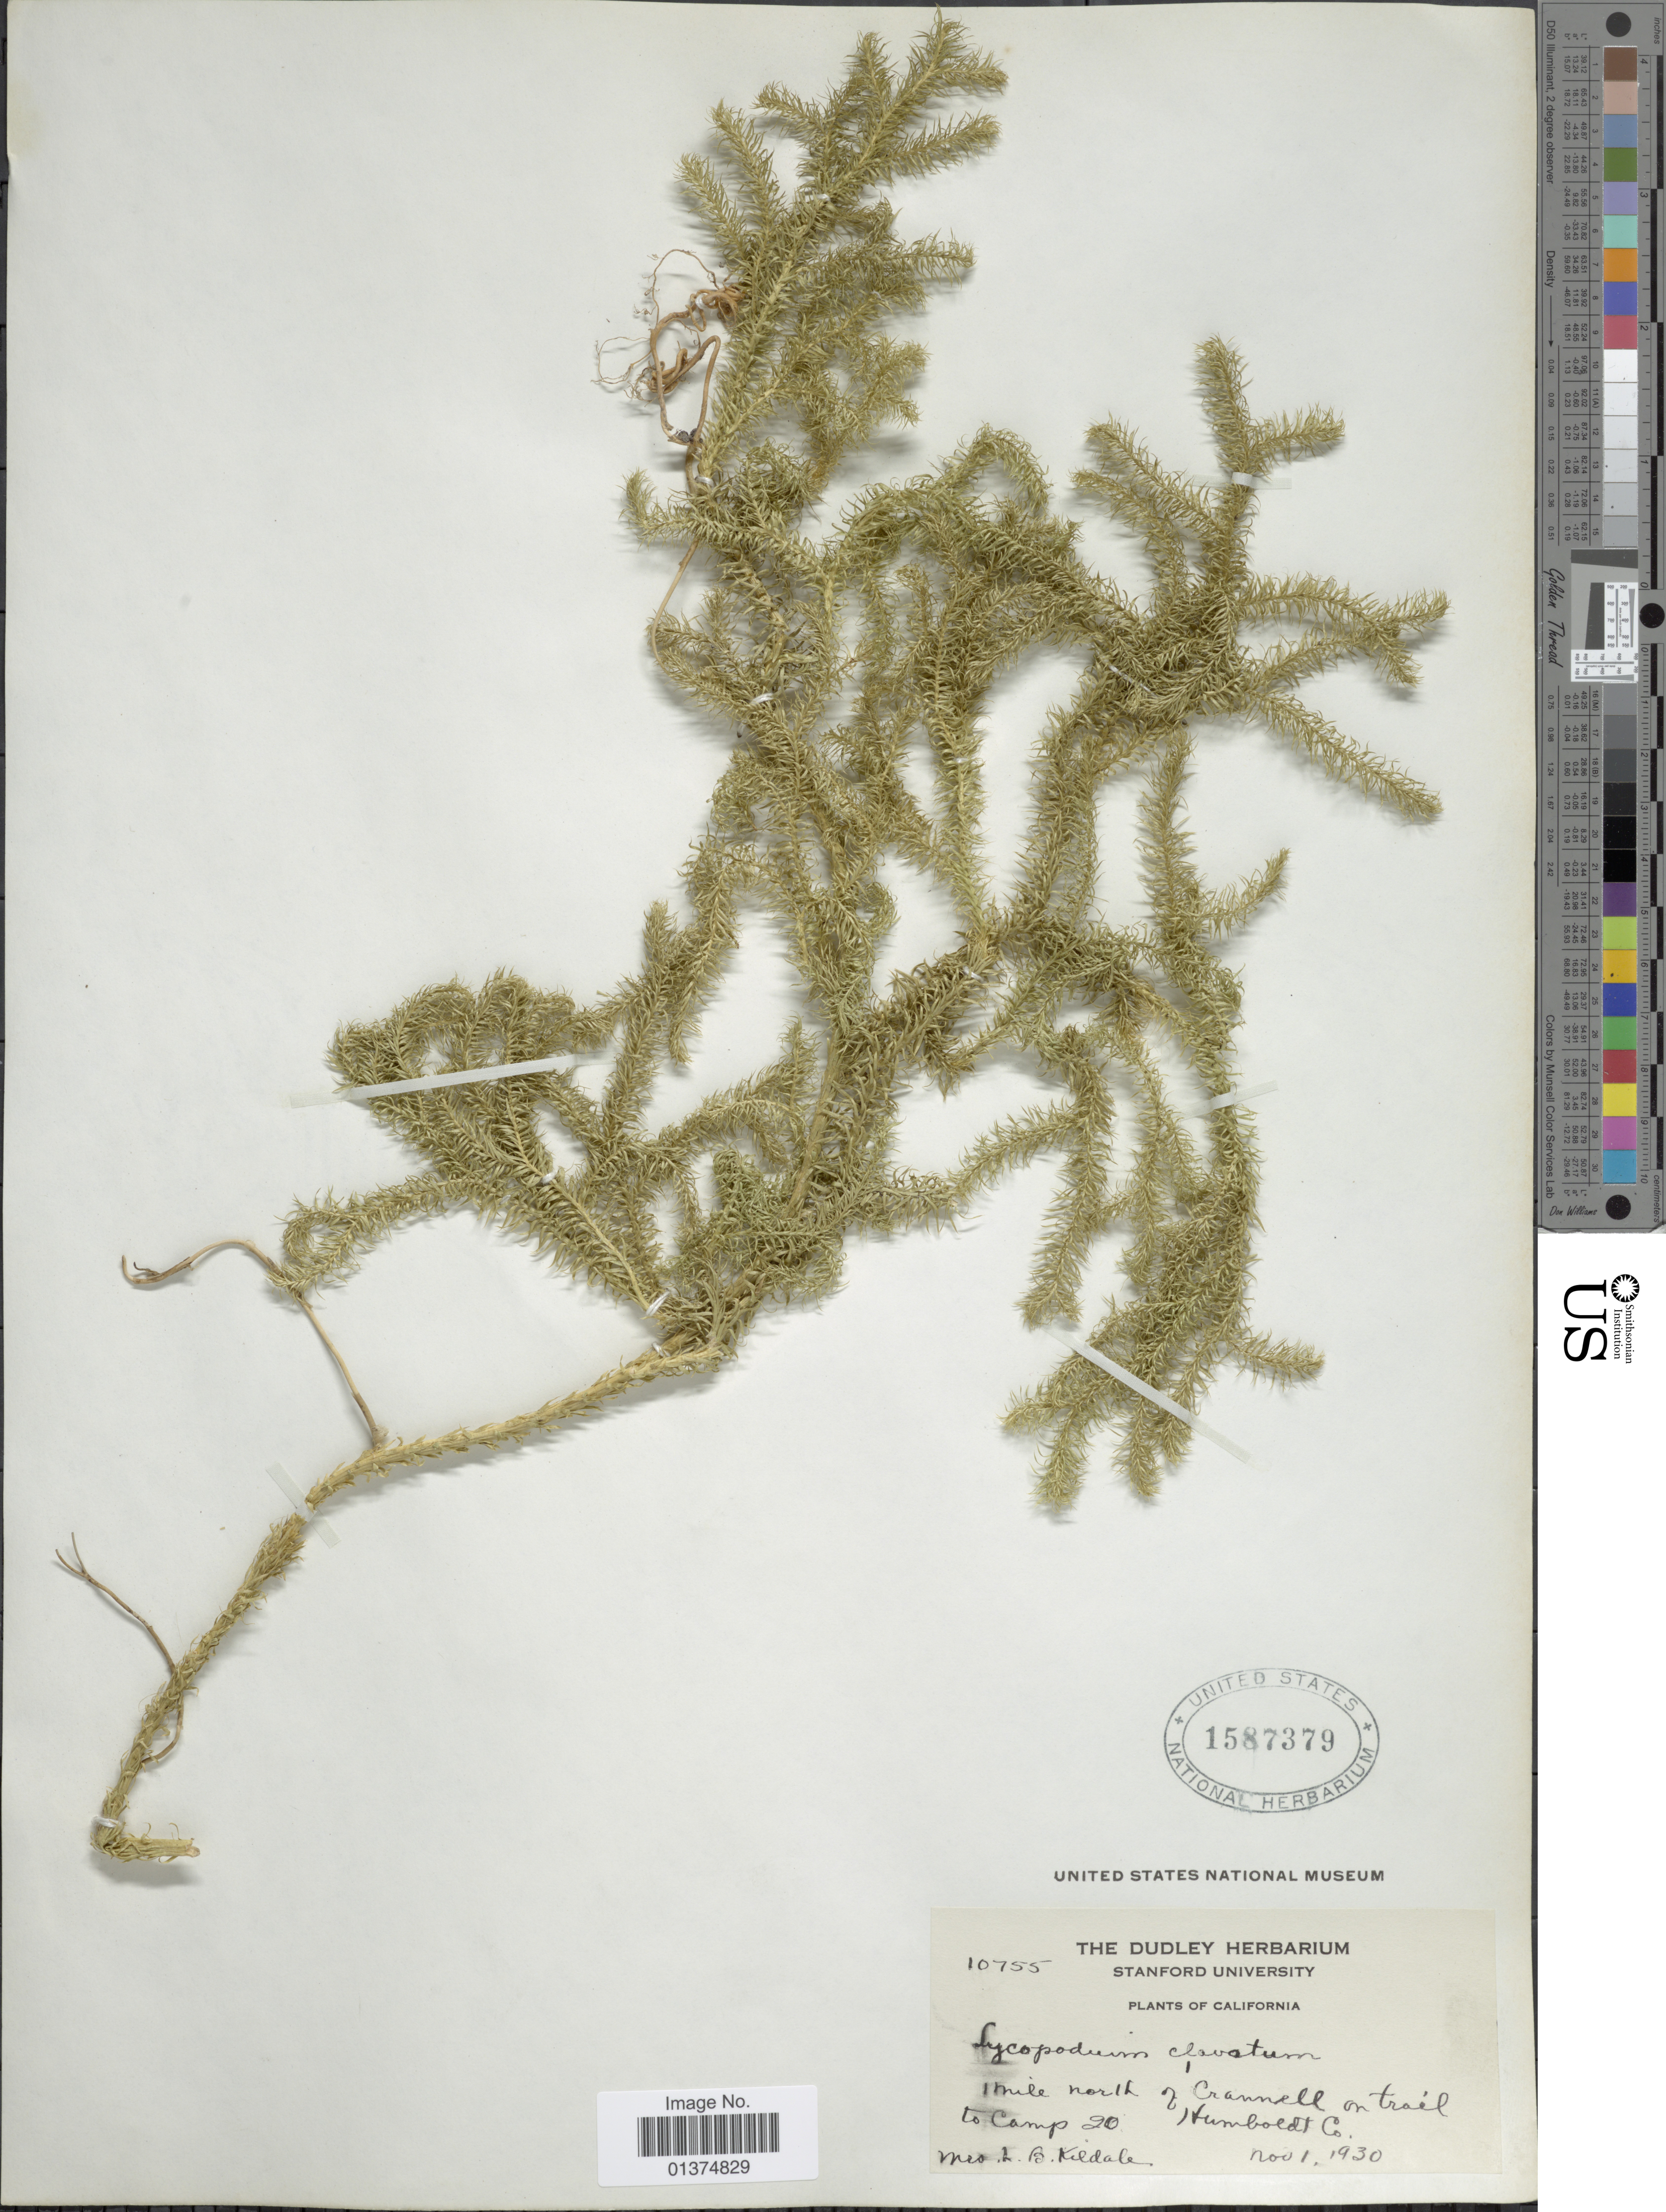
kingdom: Plantae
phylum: Tracheophyta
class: Lycopodiopsida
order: Lycopodiales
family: Lycopodiaceae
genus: Lycopodium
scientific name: Lycopodium clavatum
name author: L.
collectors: O. Killian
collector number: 10755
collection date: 1936-11-01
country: United States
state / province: California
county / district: Humboldt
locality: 1 mile north of Crannell on trail to camp Humboldt Co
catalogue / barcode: US 1587379